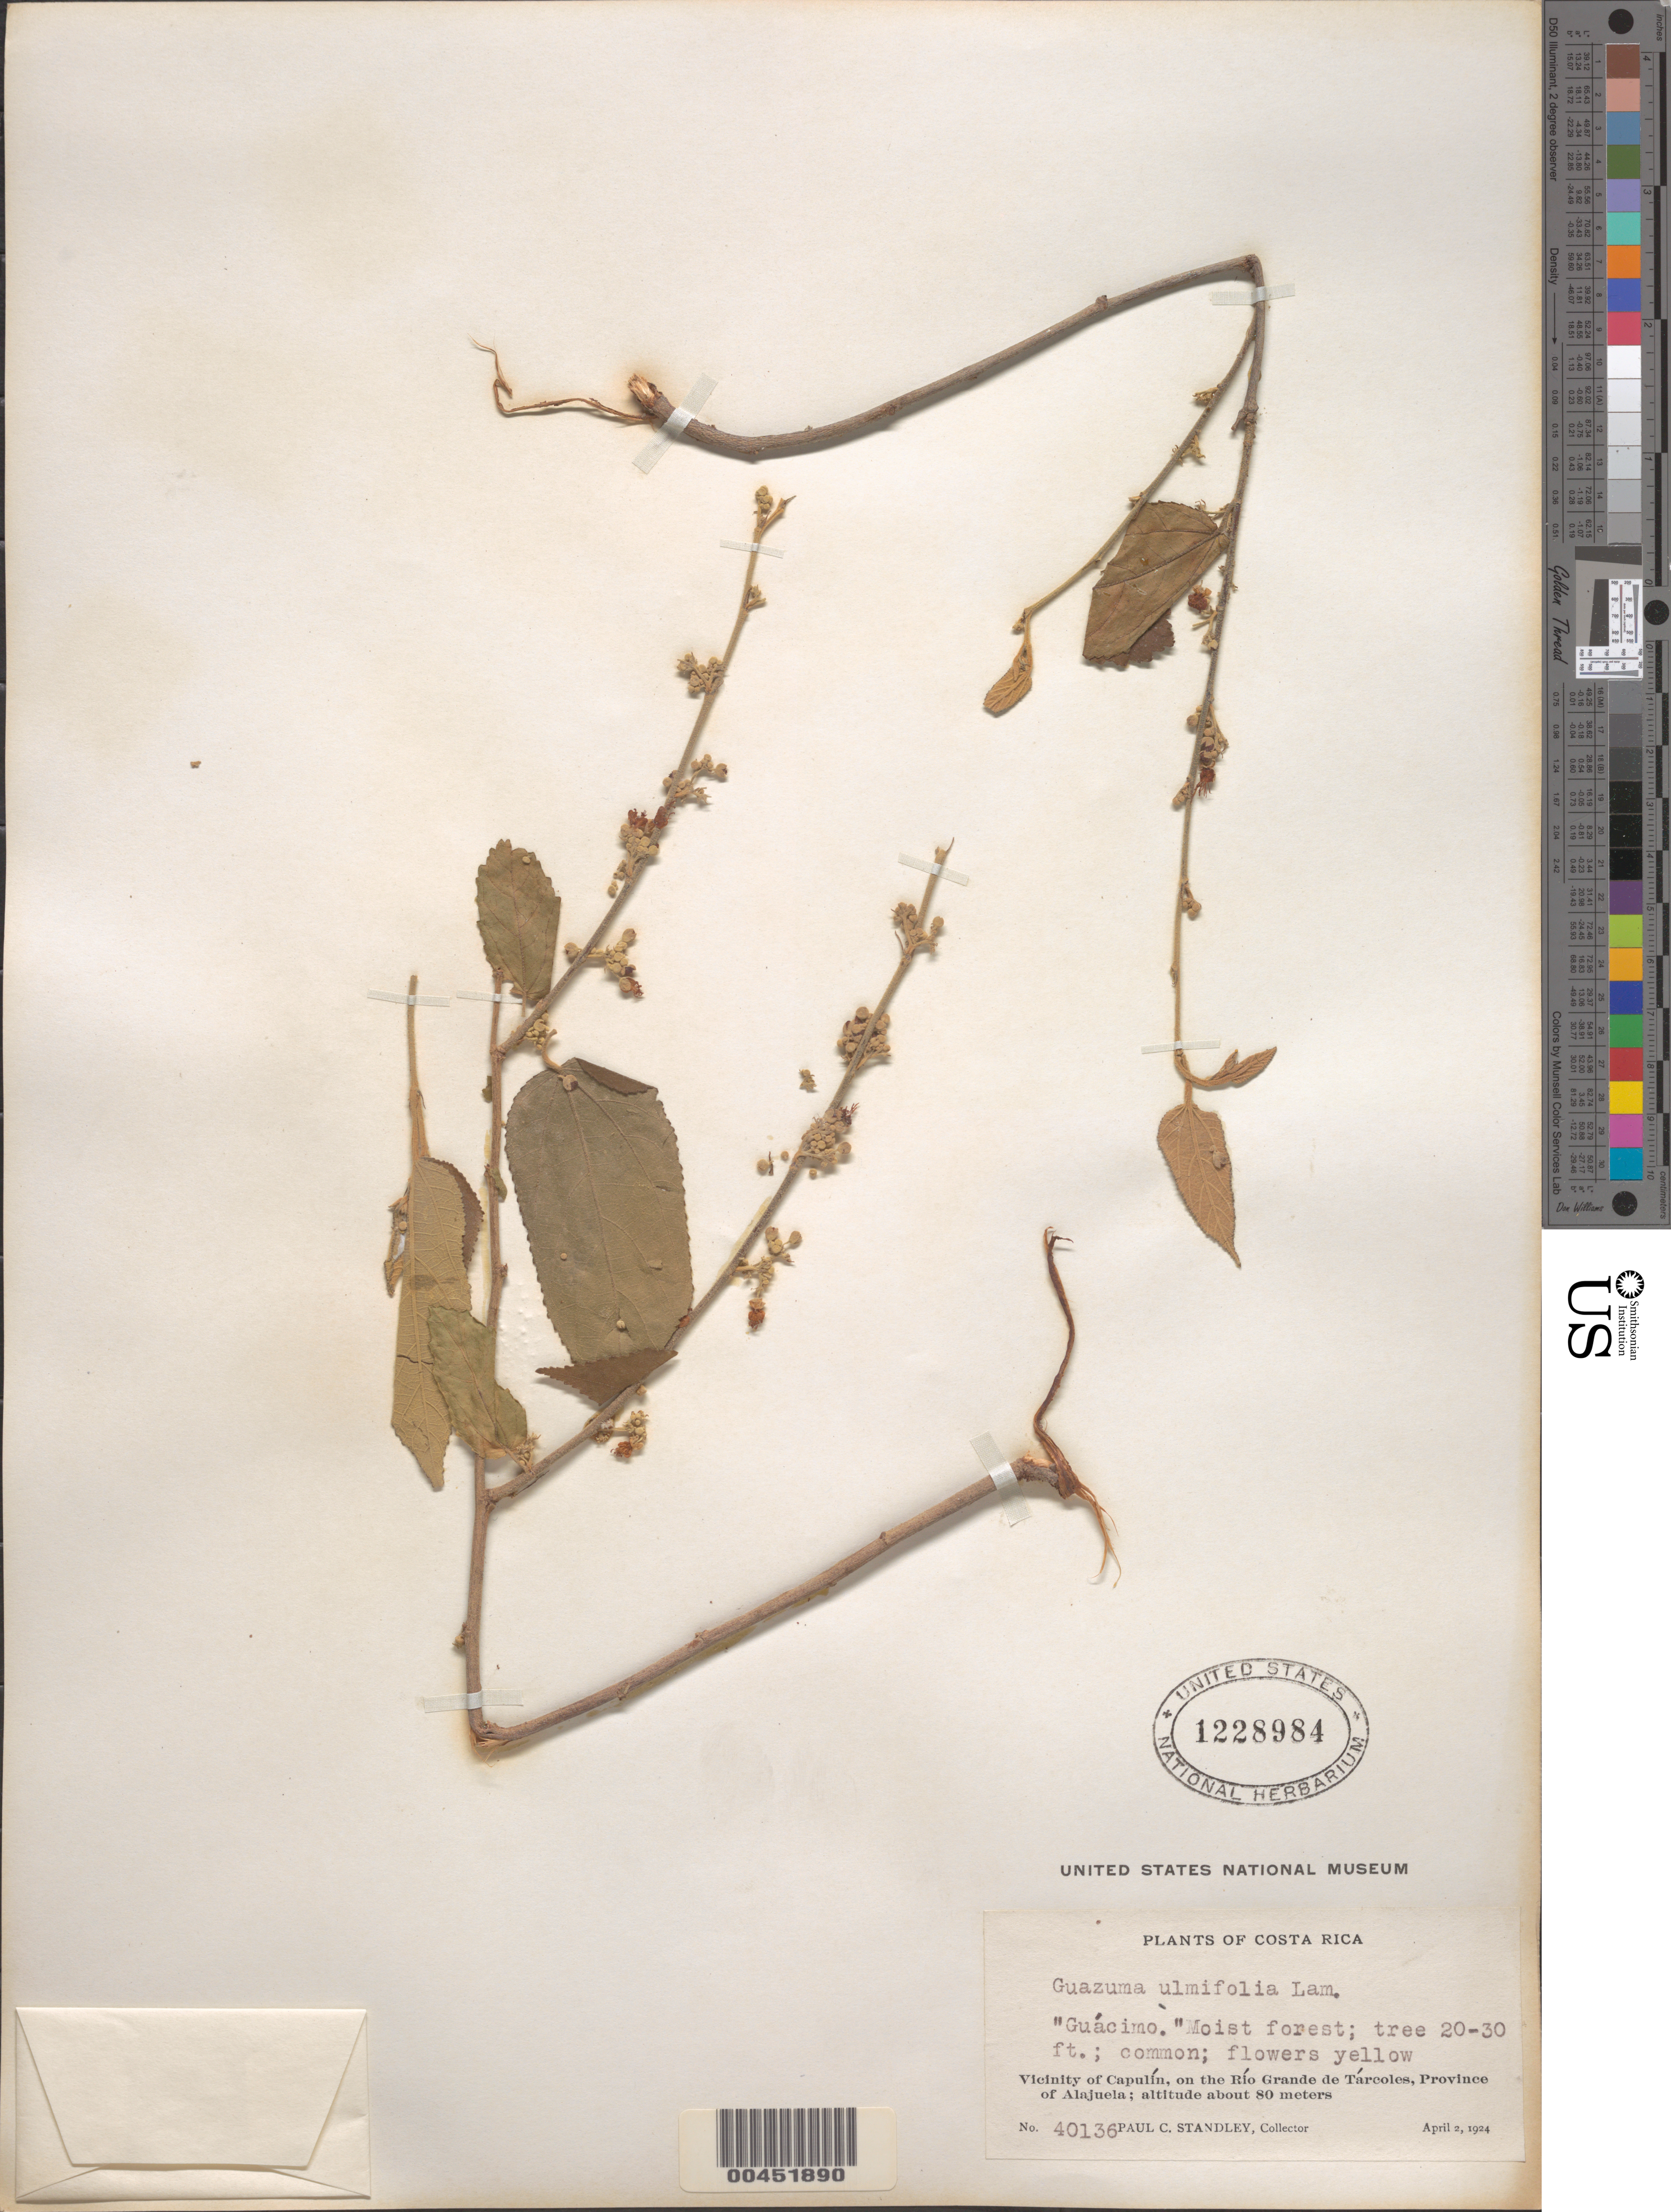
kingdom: Plantae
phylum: Tracheophyta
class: Magnoliopsida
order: Malvales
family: Malvaceae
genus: Guazuma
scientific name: Guazuma ulmifolia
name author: Lam.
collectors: P. C. Standley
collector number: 40136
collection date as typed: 02 Apr 1924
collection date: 1924-04-02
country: Costa Rica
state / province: Alajuela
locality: Vicinity of Capulín, on the Río Grande de Tárcoles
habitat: Moist forest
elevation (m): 80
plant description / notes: Common name: Guácimo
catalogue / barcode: US 1228984